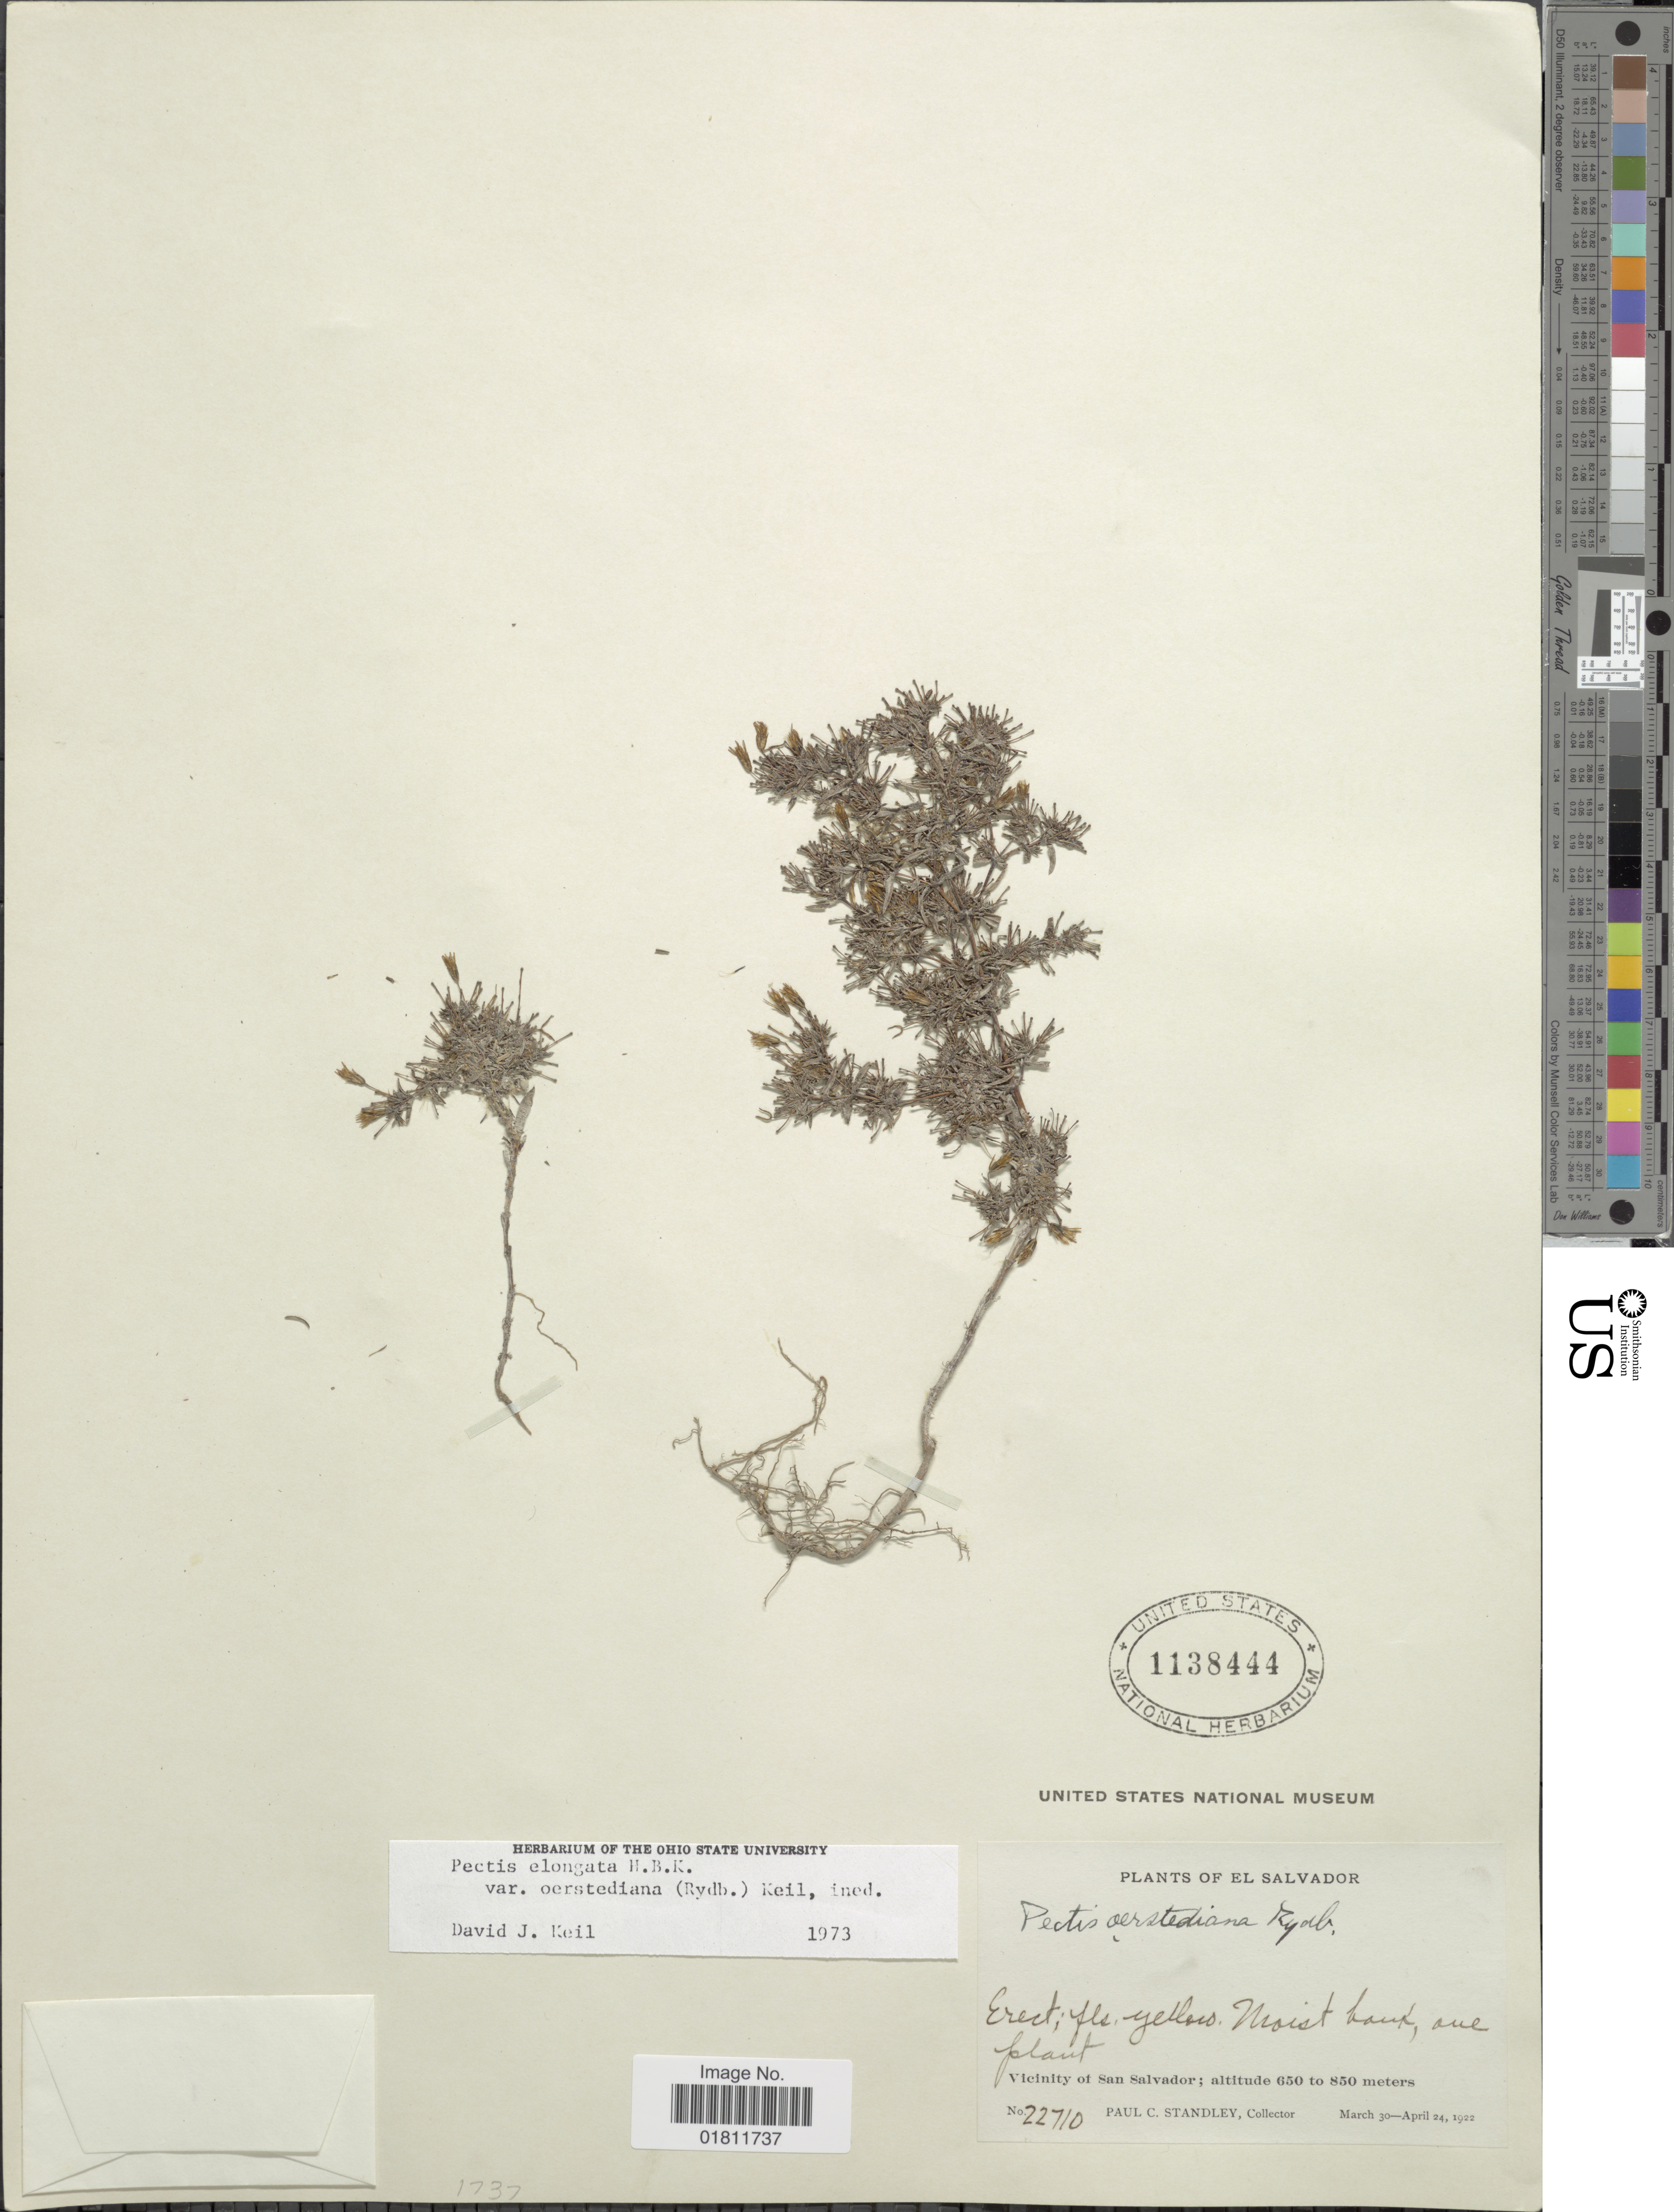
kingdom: Plantae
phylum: Tracheophyta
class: Magnoliopsida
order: Asterales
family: Asteraceae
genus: Pectis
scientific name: Pectis elongata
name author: Kunth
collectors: P. C. Standley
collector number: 22710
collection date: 1922-03-30/1922-04-24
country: El Salvador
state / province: San Salvador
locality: Vicinity of San Salvador.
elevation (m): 650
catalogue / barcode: US 1138444